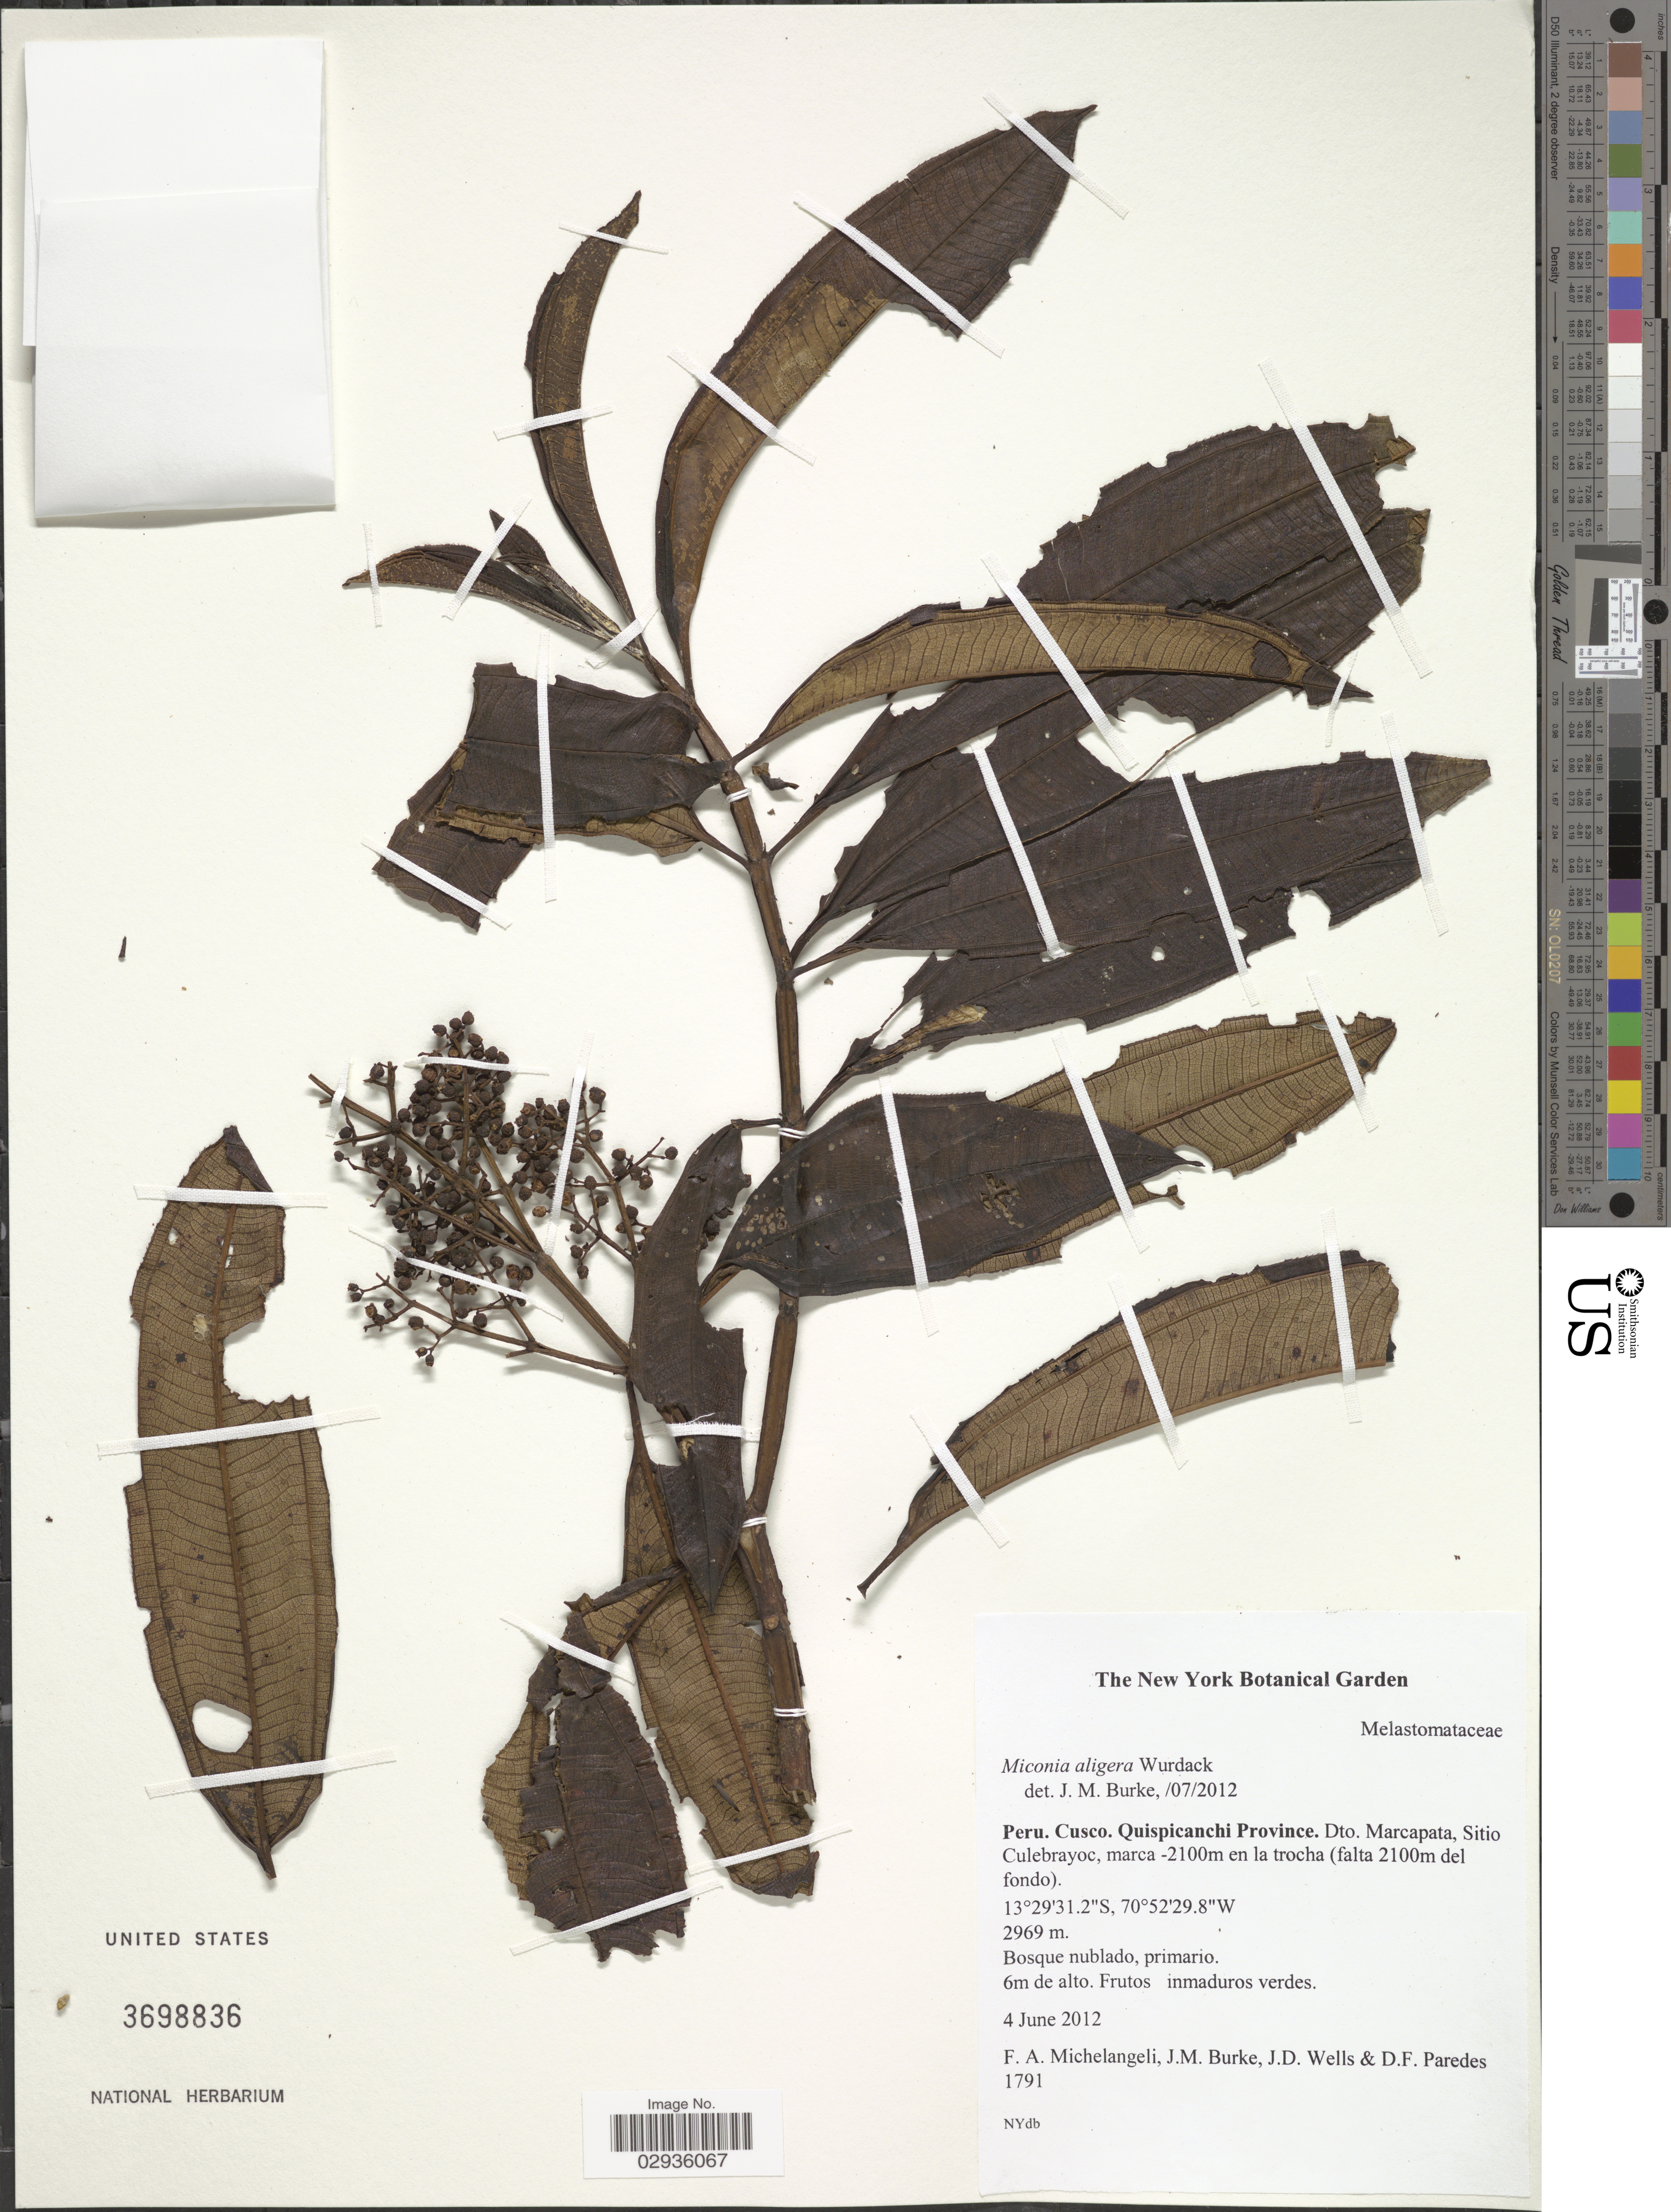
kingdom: Plantae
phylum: Tracheophyta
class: Magnoliopsida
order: Myrtales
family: Melastomataceae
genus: Miconia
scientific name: Miconia aligera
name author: Wurdack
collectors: F. A. Michelangeli, Jac. M. Burke, J. Wells & D. Paredes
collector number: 1791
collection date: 2012-06-04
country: Peru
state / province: Cusco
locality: Quispicanchi Province. Dto. Marcapata, Sitio Culebrayoc, marca -2100m en la trocha (falta 2100m del fondo).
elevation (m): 2969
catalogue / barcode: US 3698836